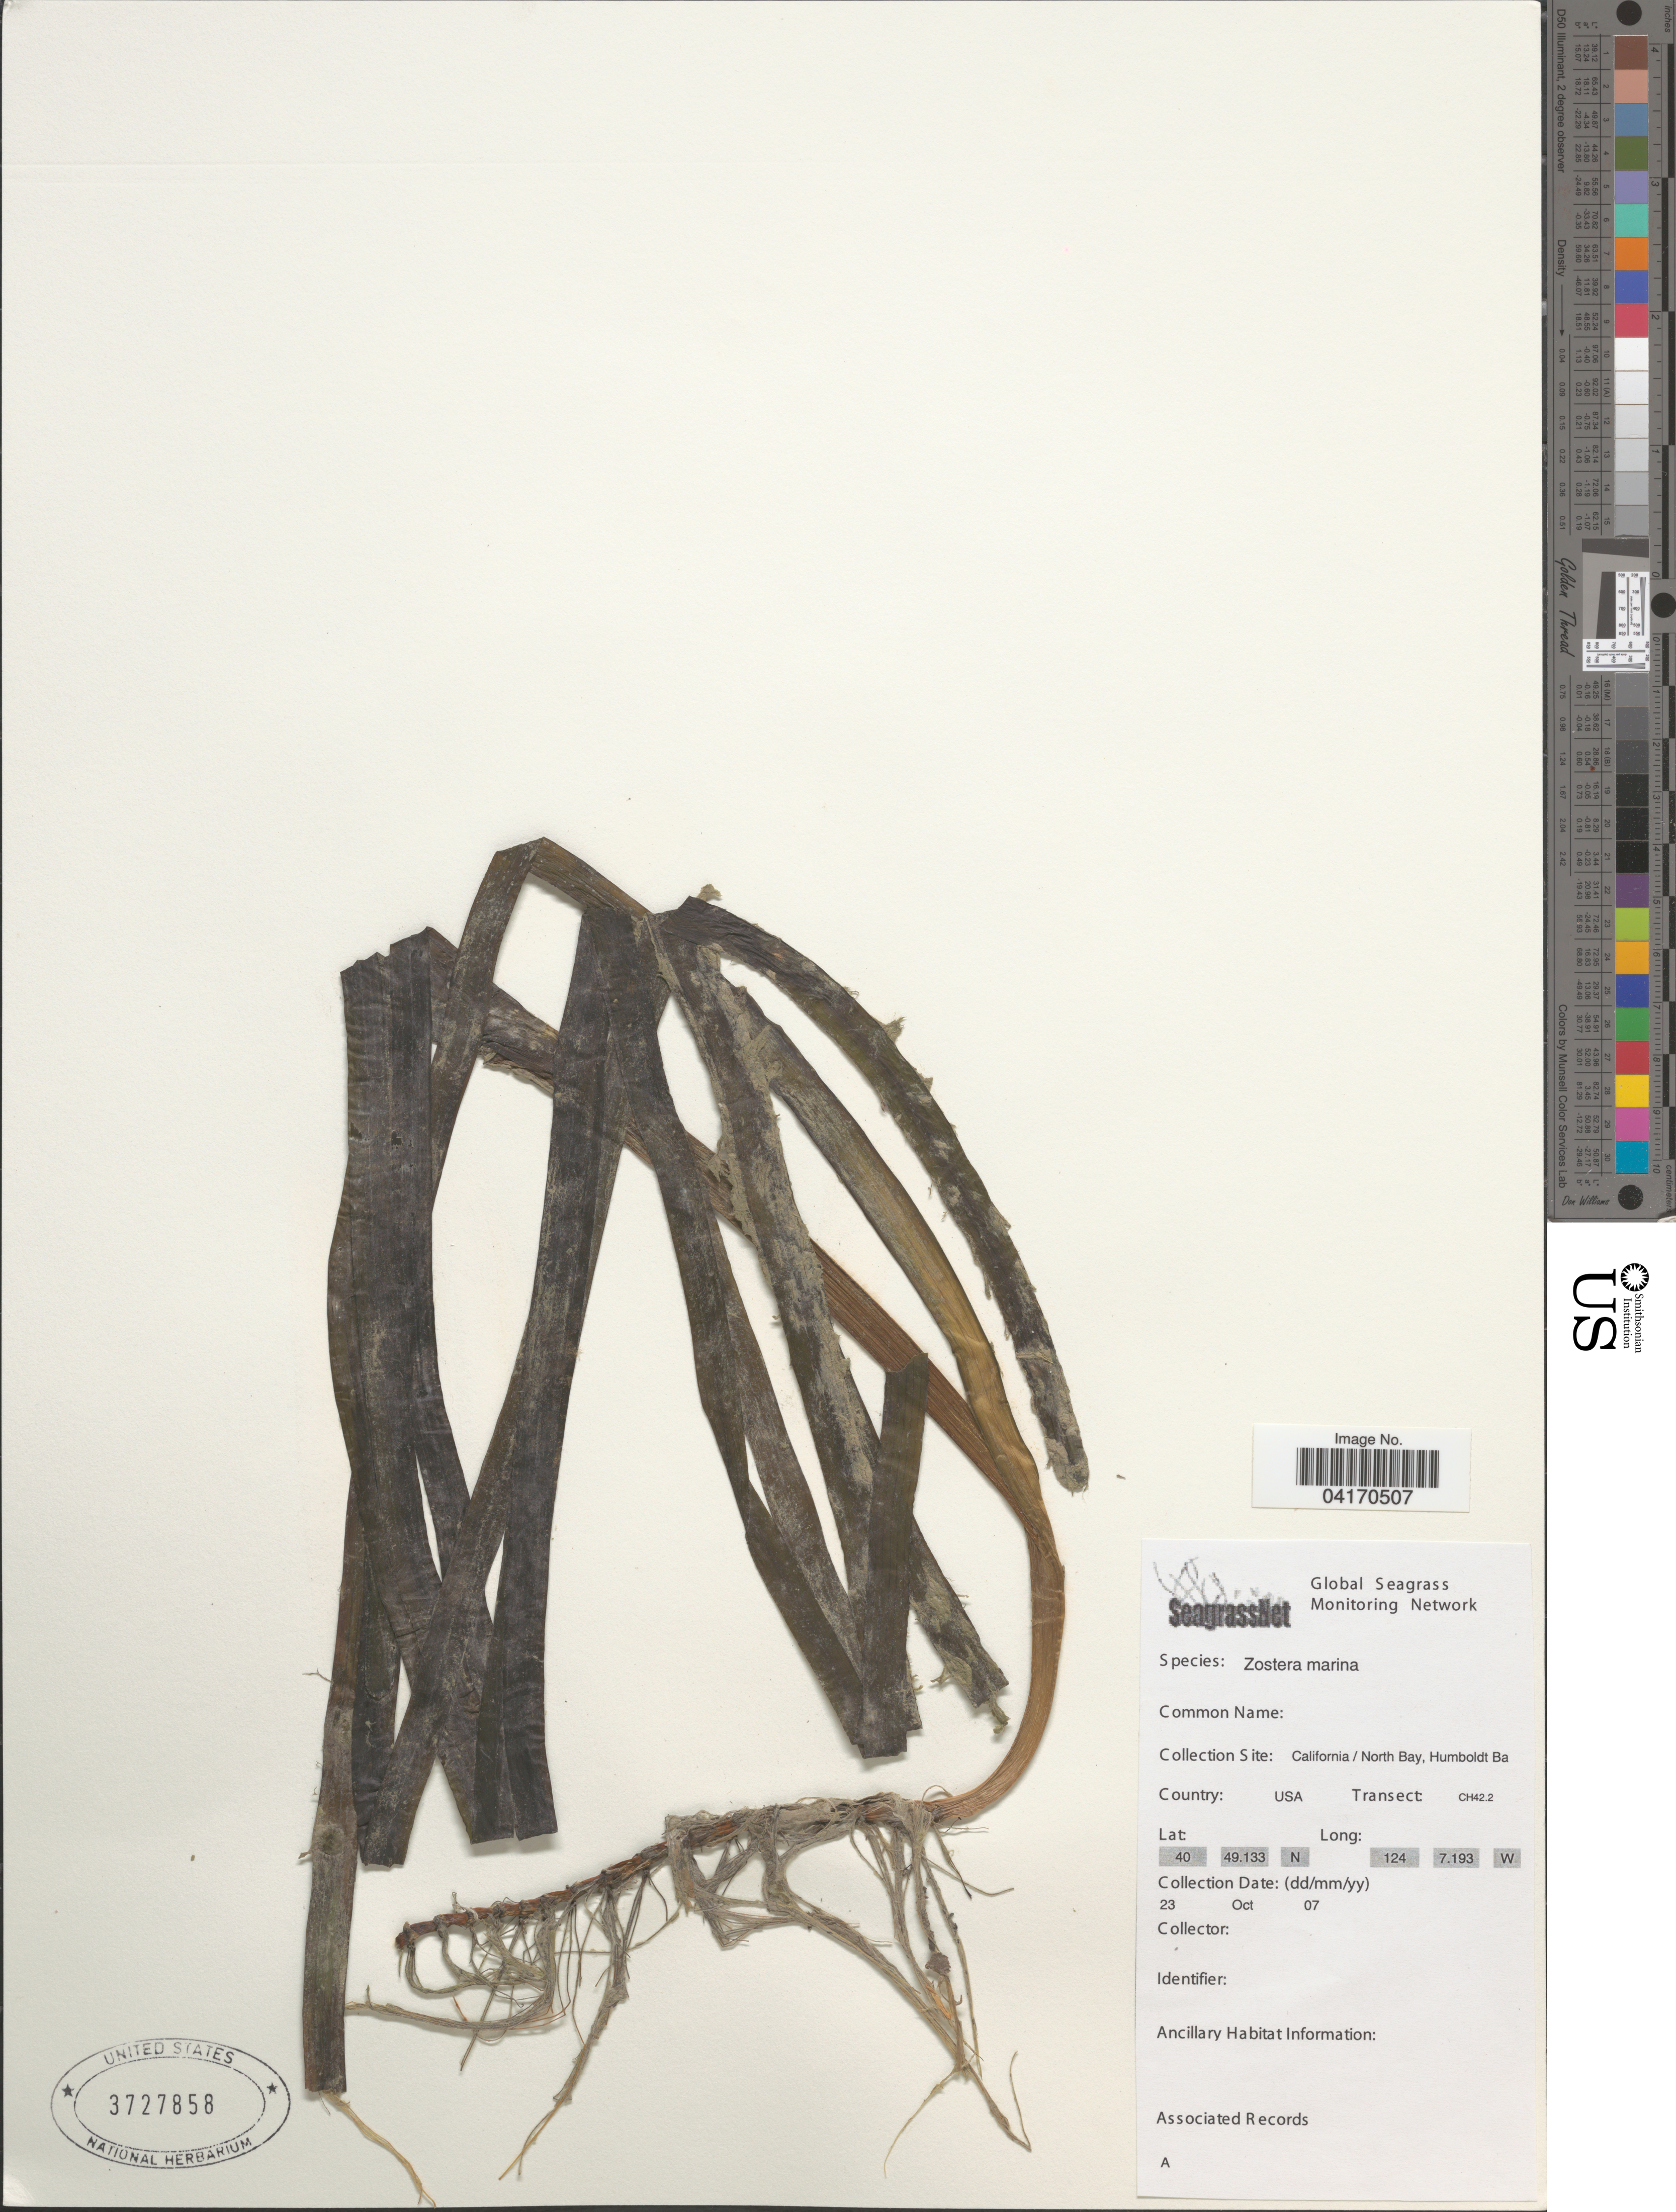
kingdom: Plantae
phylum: Tracheophyta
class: Liliopsida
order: Alismatales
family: Zosteraceae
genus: Zostera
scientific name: Zostera marina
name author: L.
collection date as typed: Transcribed d/m/y: 23/10/7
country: United States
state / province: California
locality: Collection Site: California / North Bay, Humboldt Ba. Transect: CH42.2.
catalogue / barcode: US 3727858